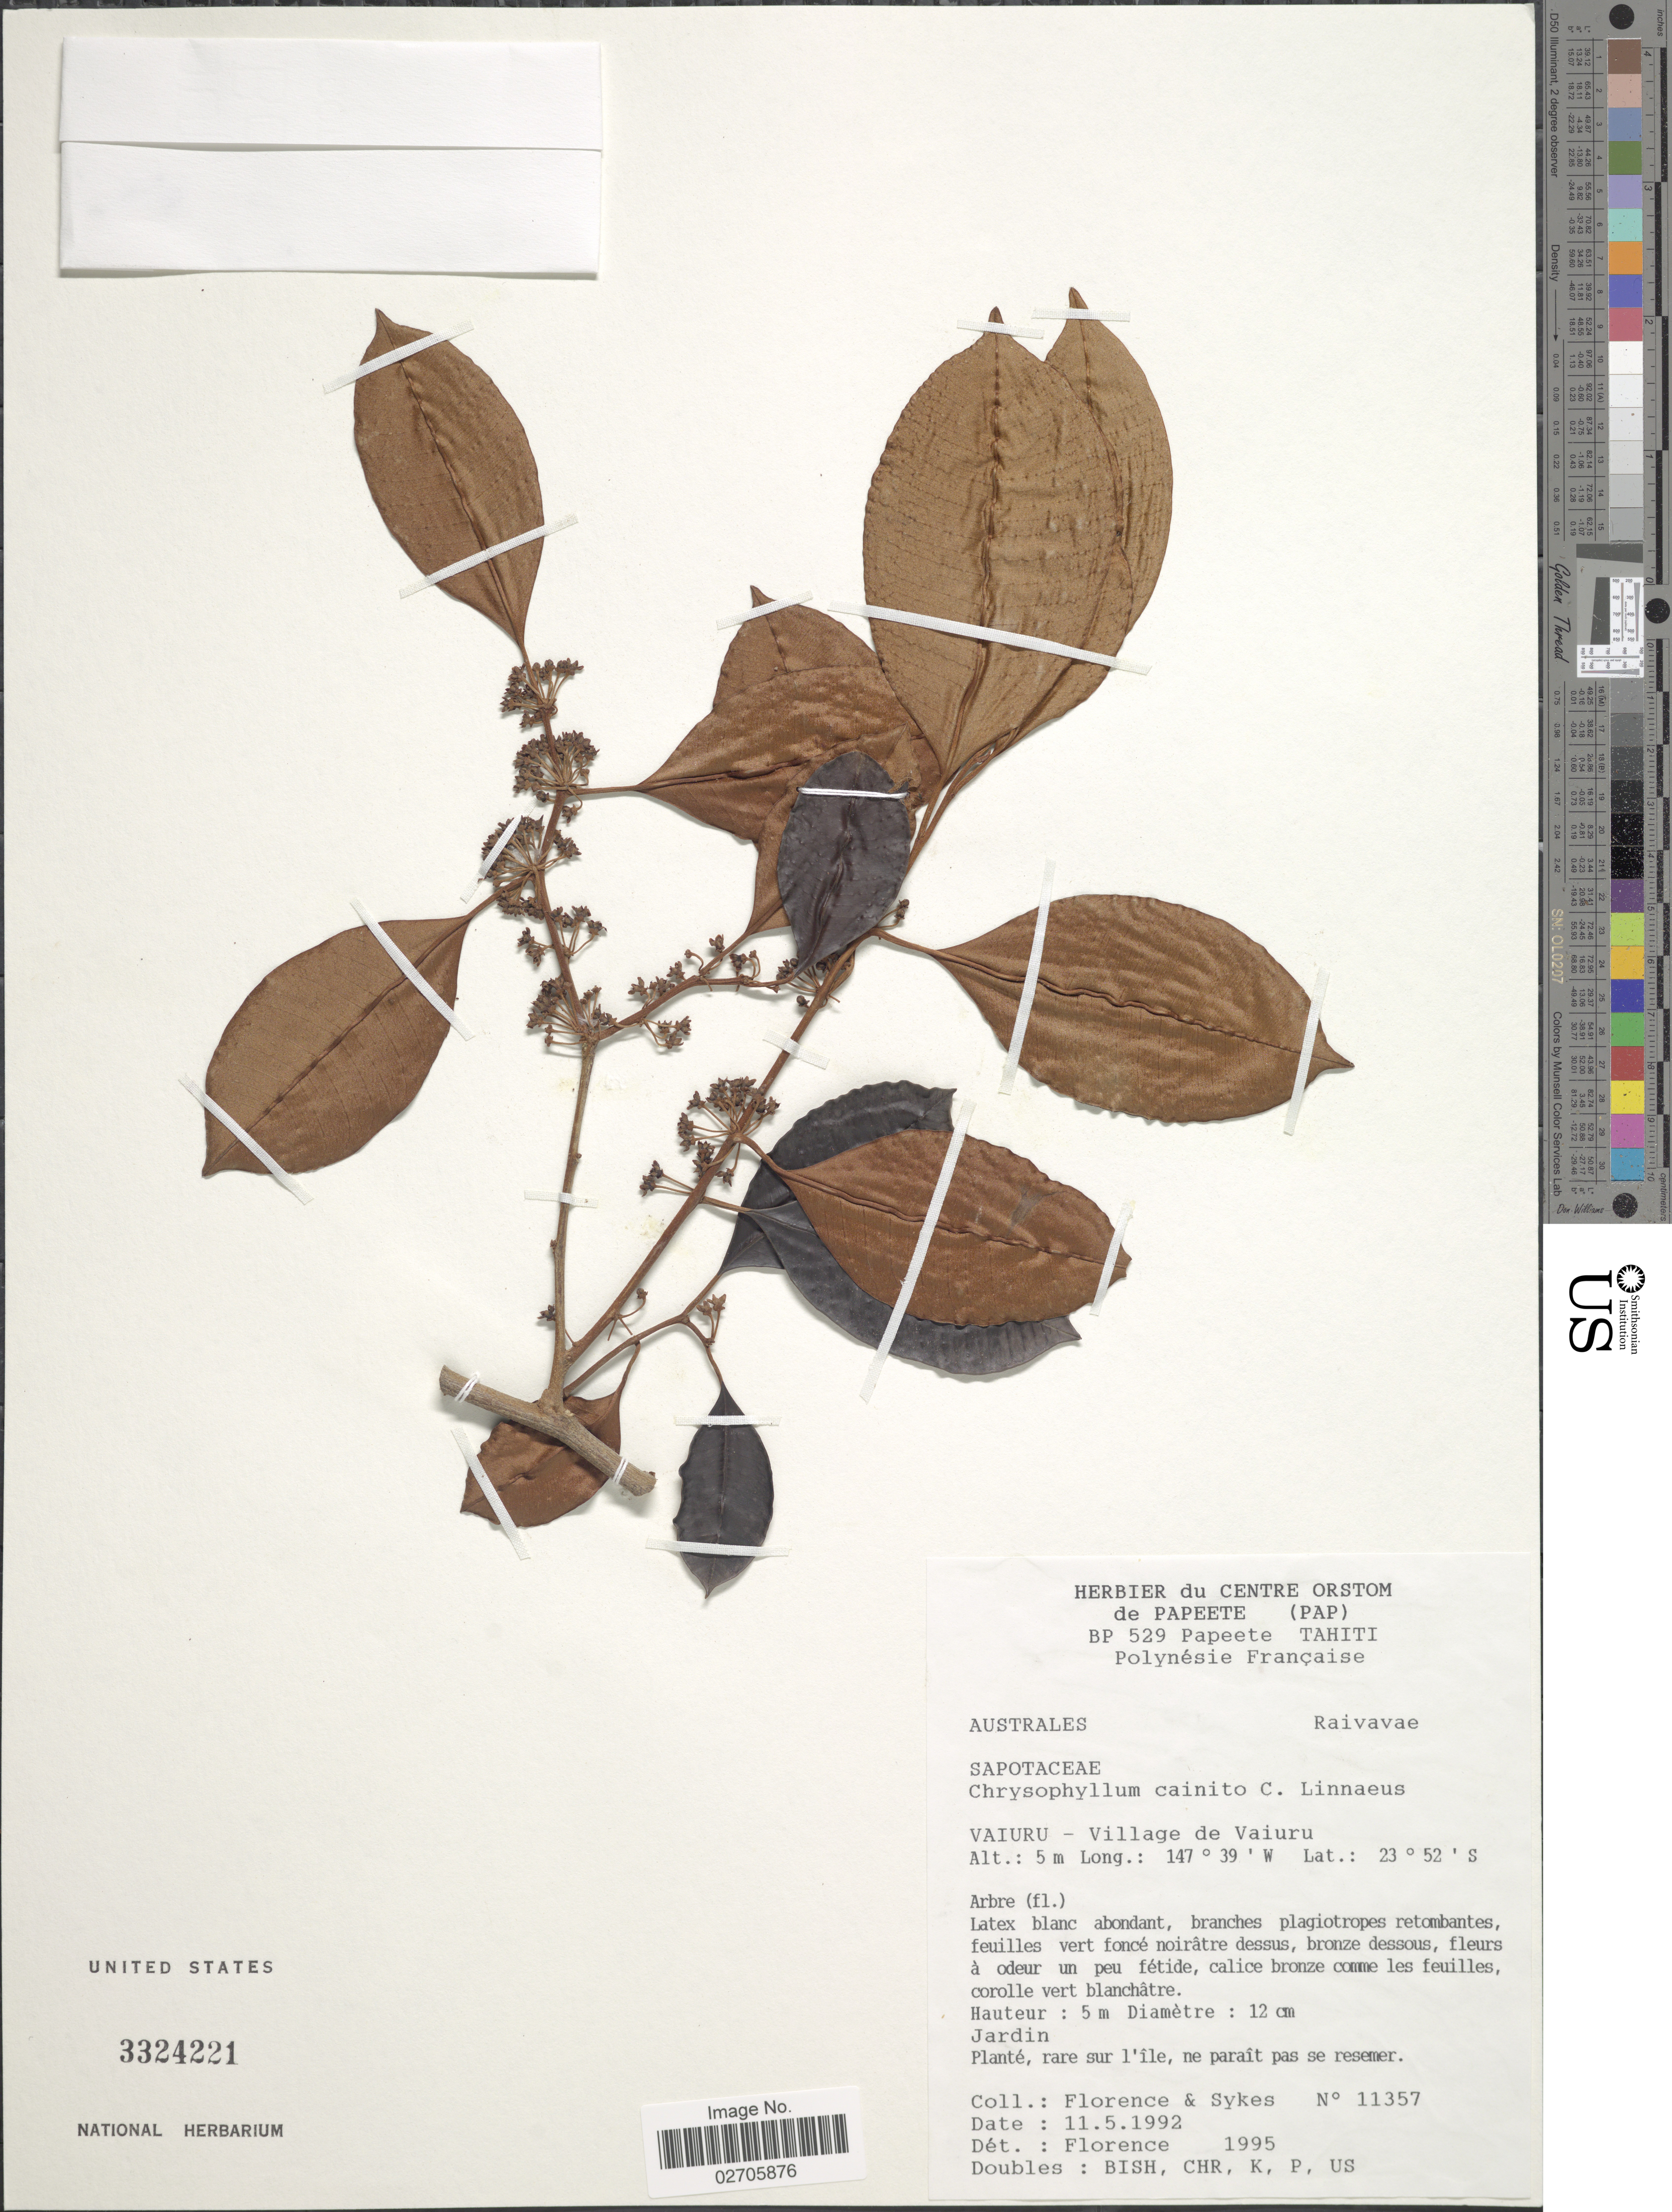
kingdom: Plantae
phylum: Tracheophyta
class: Magnoliopsida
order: Ericales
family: Sapotaceae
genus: Chrysophyllum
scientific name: Chrysophyllum cainito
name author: L.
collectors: -. Florence & Sykes, --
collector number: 11357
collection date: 1992-05-11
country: French Polynesia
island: Raivavae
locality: Raivavae, Vaiuru - Village de Vaiuru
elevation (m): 5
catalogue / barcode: US 3324221